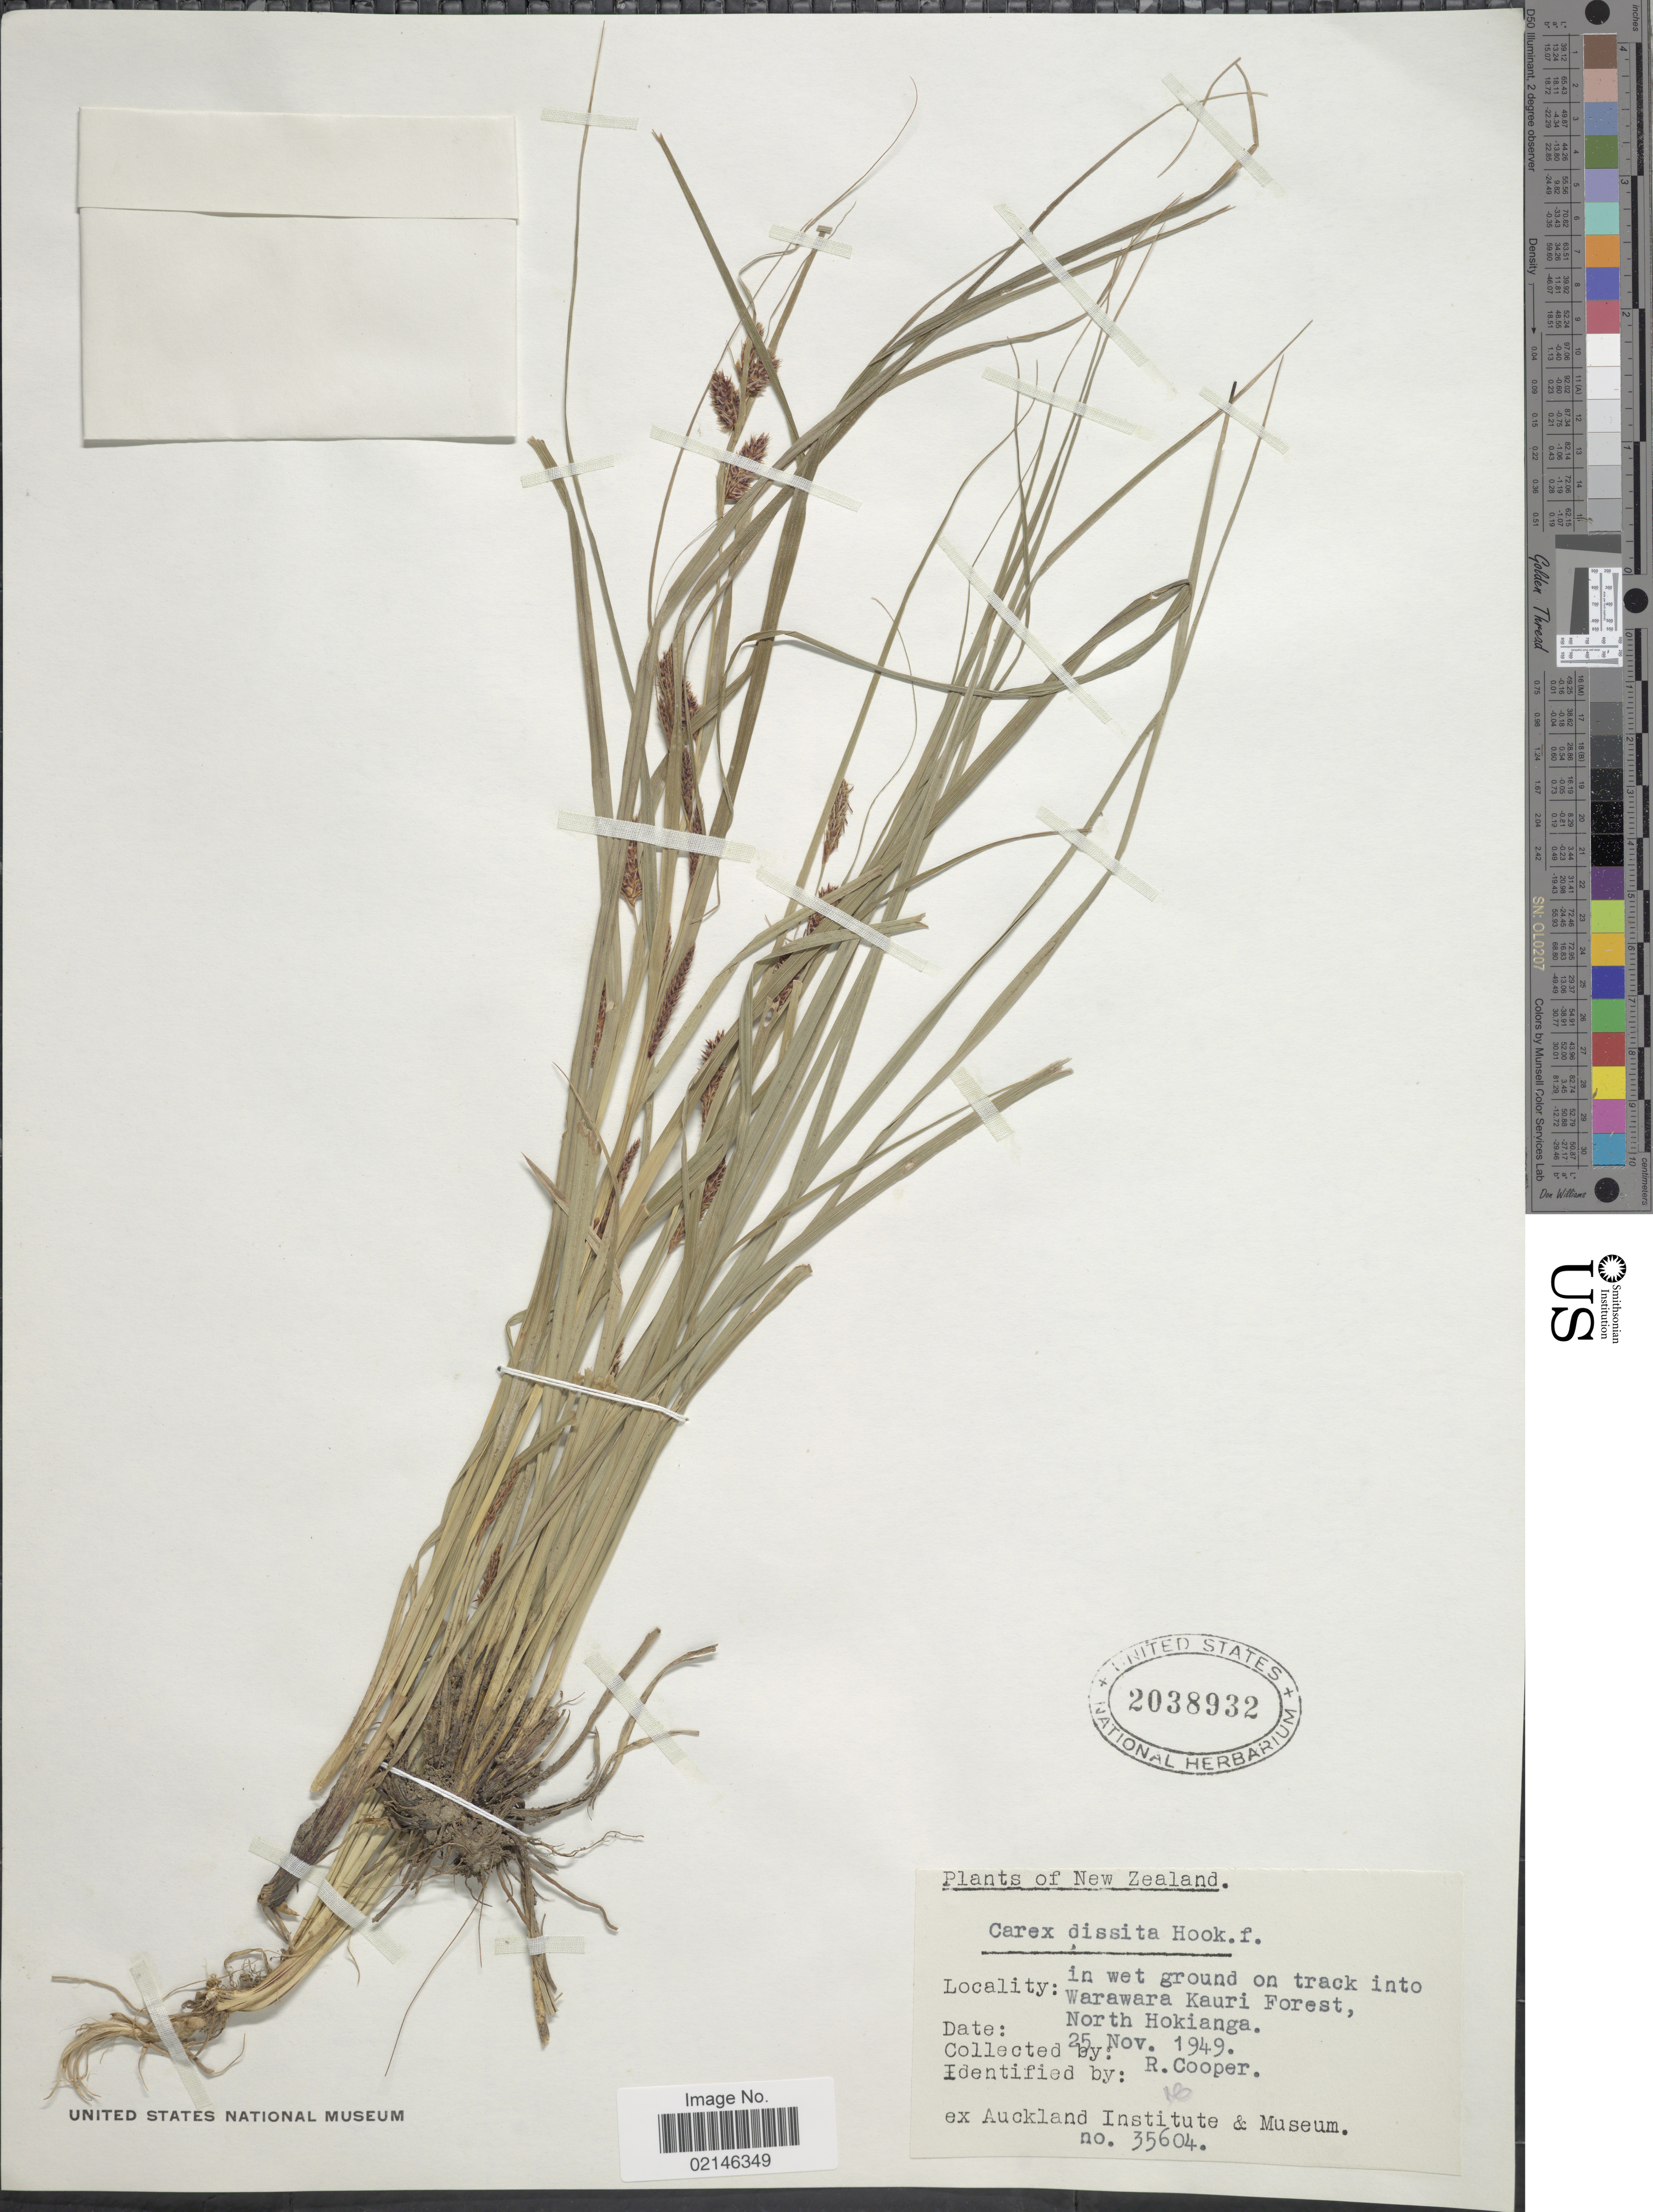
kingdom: Plantae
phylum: Tracheophyta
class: Liliopsida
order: Poales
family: Cyperaceae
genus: Carex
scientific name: Carex dissita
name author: Sol. ex Boott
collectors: R. Cooper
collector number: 35604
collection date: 1949-11-25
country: New Zealand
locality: On track into Warawara Kauri Forest, North Hokianga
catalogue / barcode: US 2038932